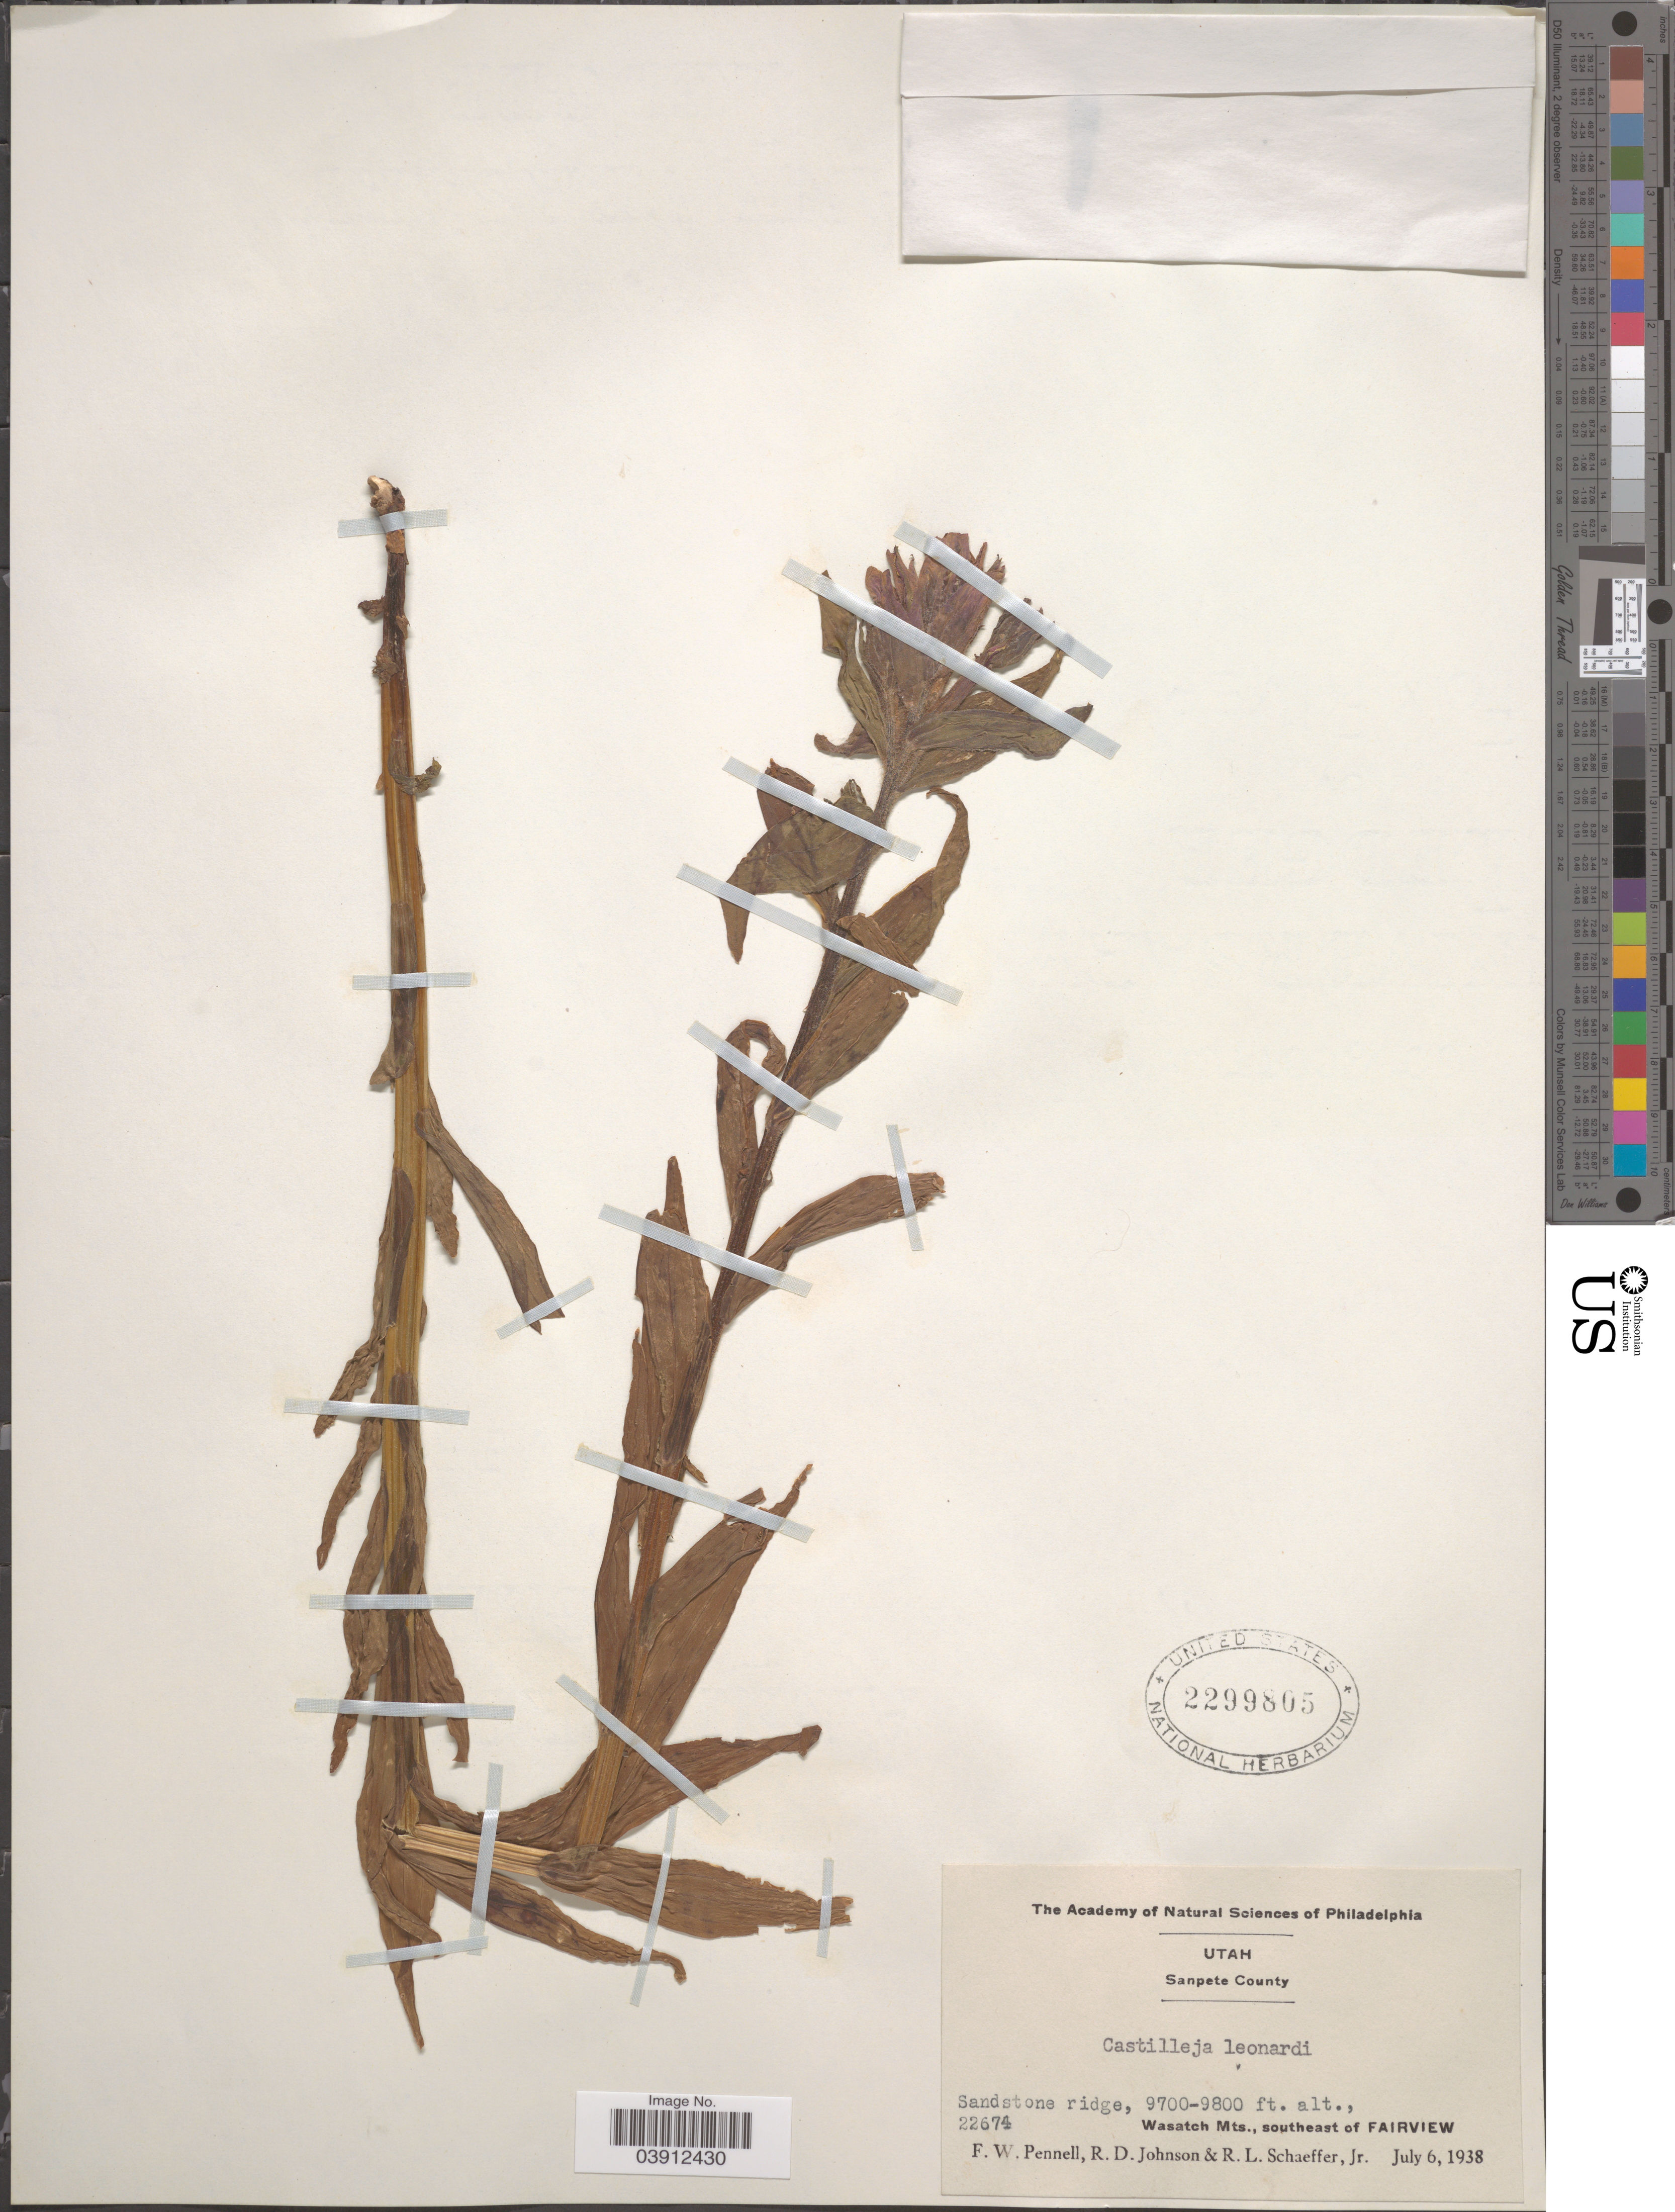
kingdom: Plantae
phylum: Tracheophyta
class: Magnoliopsida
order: Lamiales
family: Orobanchaceae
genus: Castilleja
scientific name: Castilleja leonardii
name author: Rydb.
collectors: F. W. Pennell, R. D. Johnson & R. L. Schaeffer Jr.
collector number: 22674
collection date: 1938-07-06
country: United States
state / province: Utah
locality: Sanpete County. Sandstone ridge, Wasatch Mts., southeast of Fairview.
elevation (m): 2957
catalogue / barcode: US 2299805